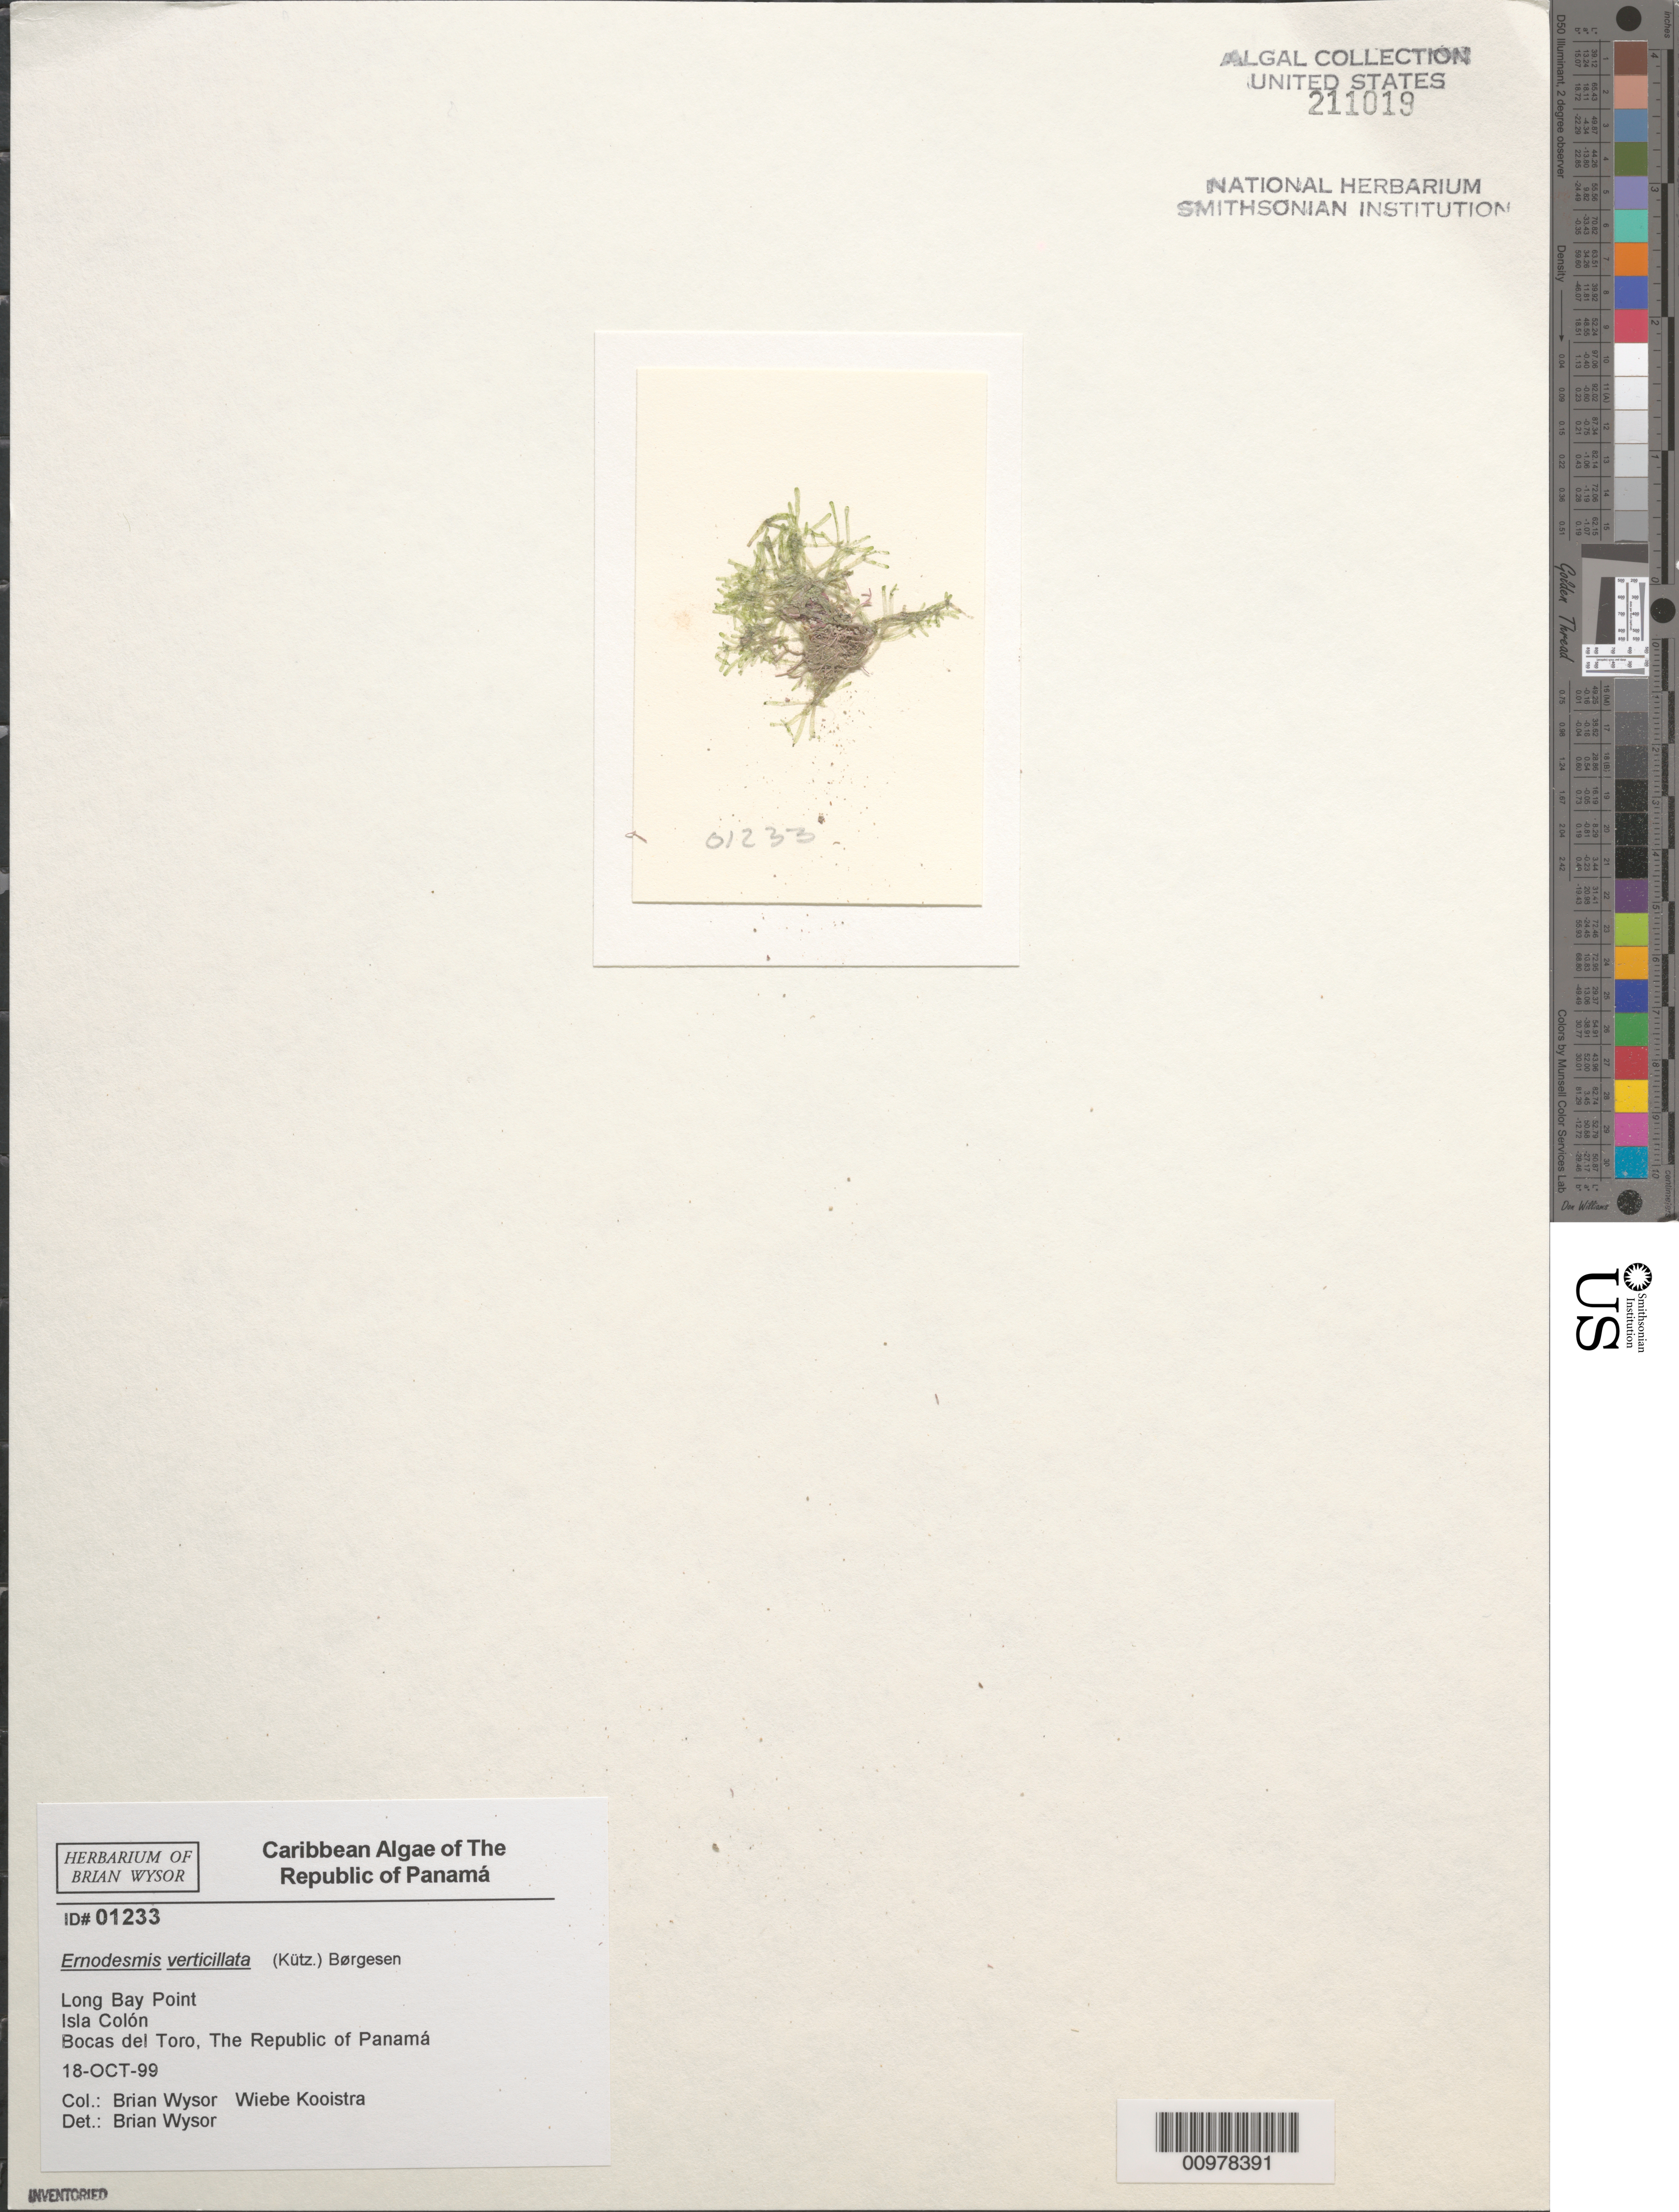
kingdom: Plantae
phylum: Chlorophyta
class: Ulvophyceae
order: Siphonocladales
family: Siphonocladaceae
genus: Ernodesmis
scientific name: Ernodesmis verticillata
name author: (Kütz.) Børgesen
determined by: Wysor, B.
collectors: B. Wysor & W. Kooistra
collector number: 01233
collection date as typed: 18 Oct 1999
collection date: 1999-10-18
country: Panama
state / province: Bocas del Toro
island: Colón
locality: Long Bay Point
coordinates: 9 24' 00" N, 82 13' 39" W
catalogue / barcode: US 211019